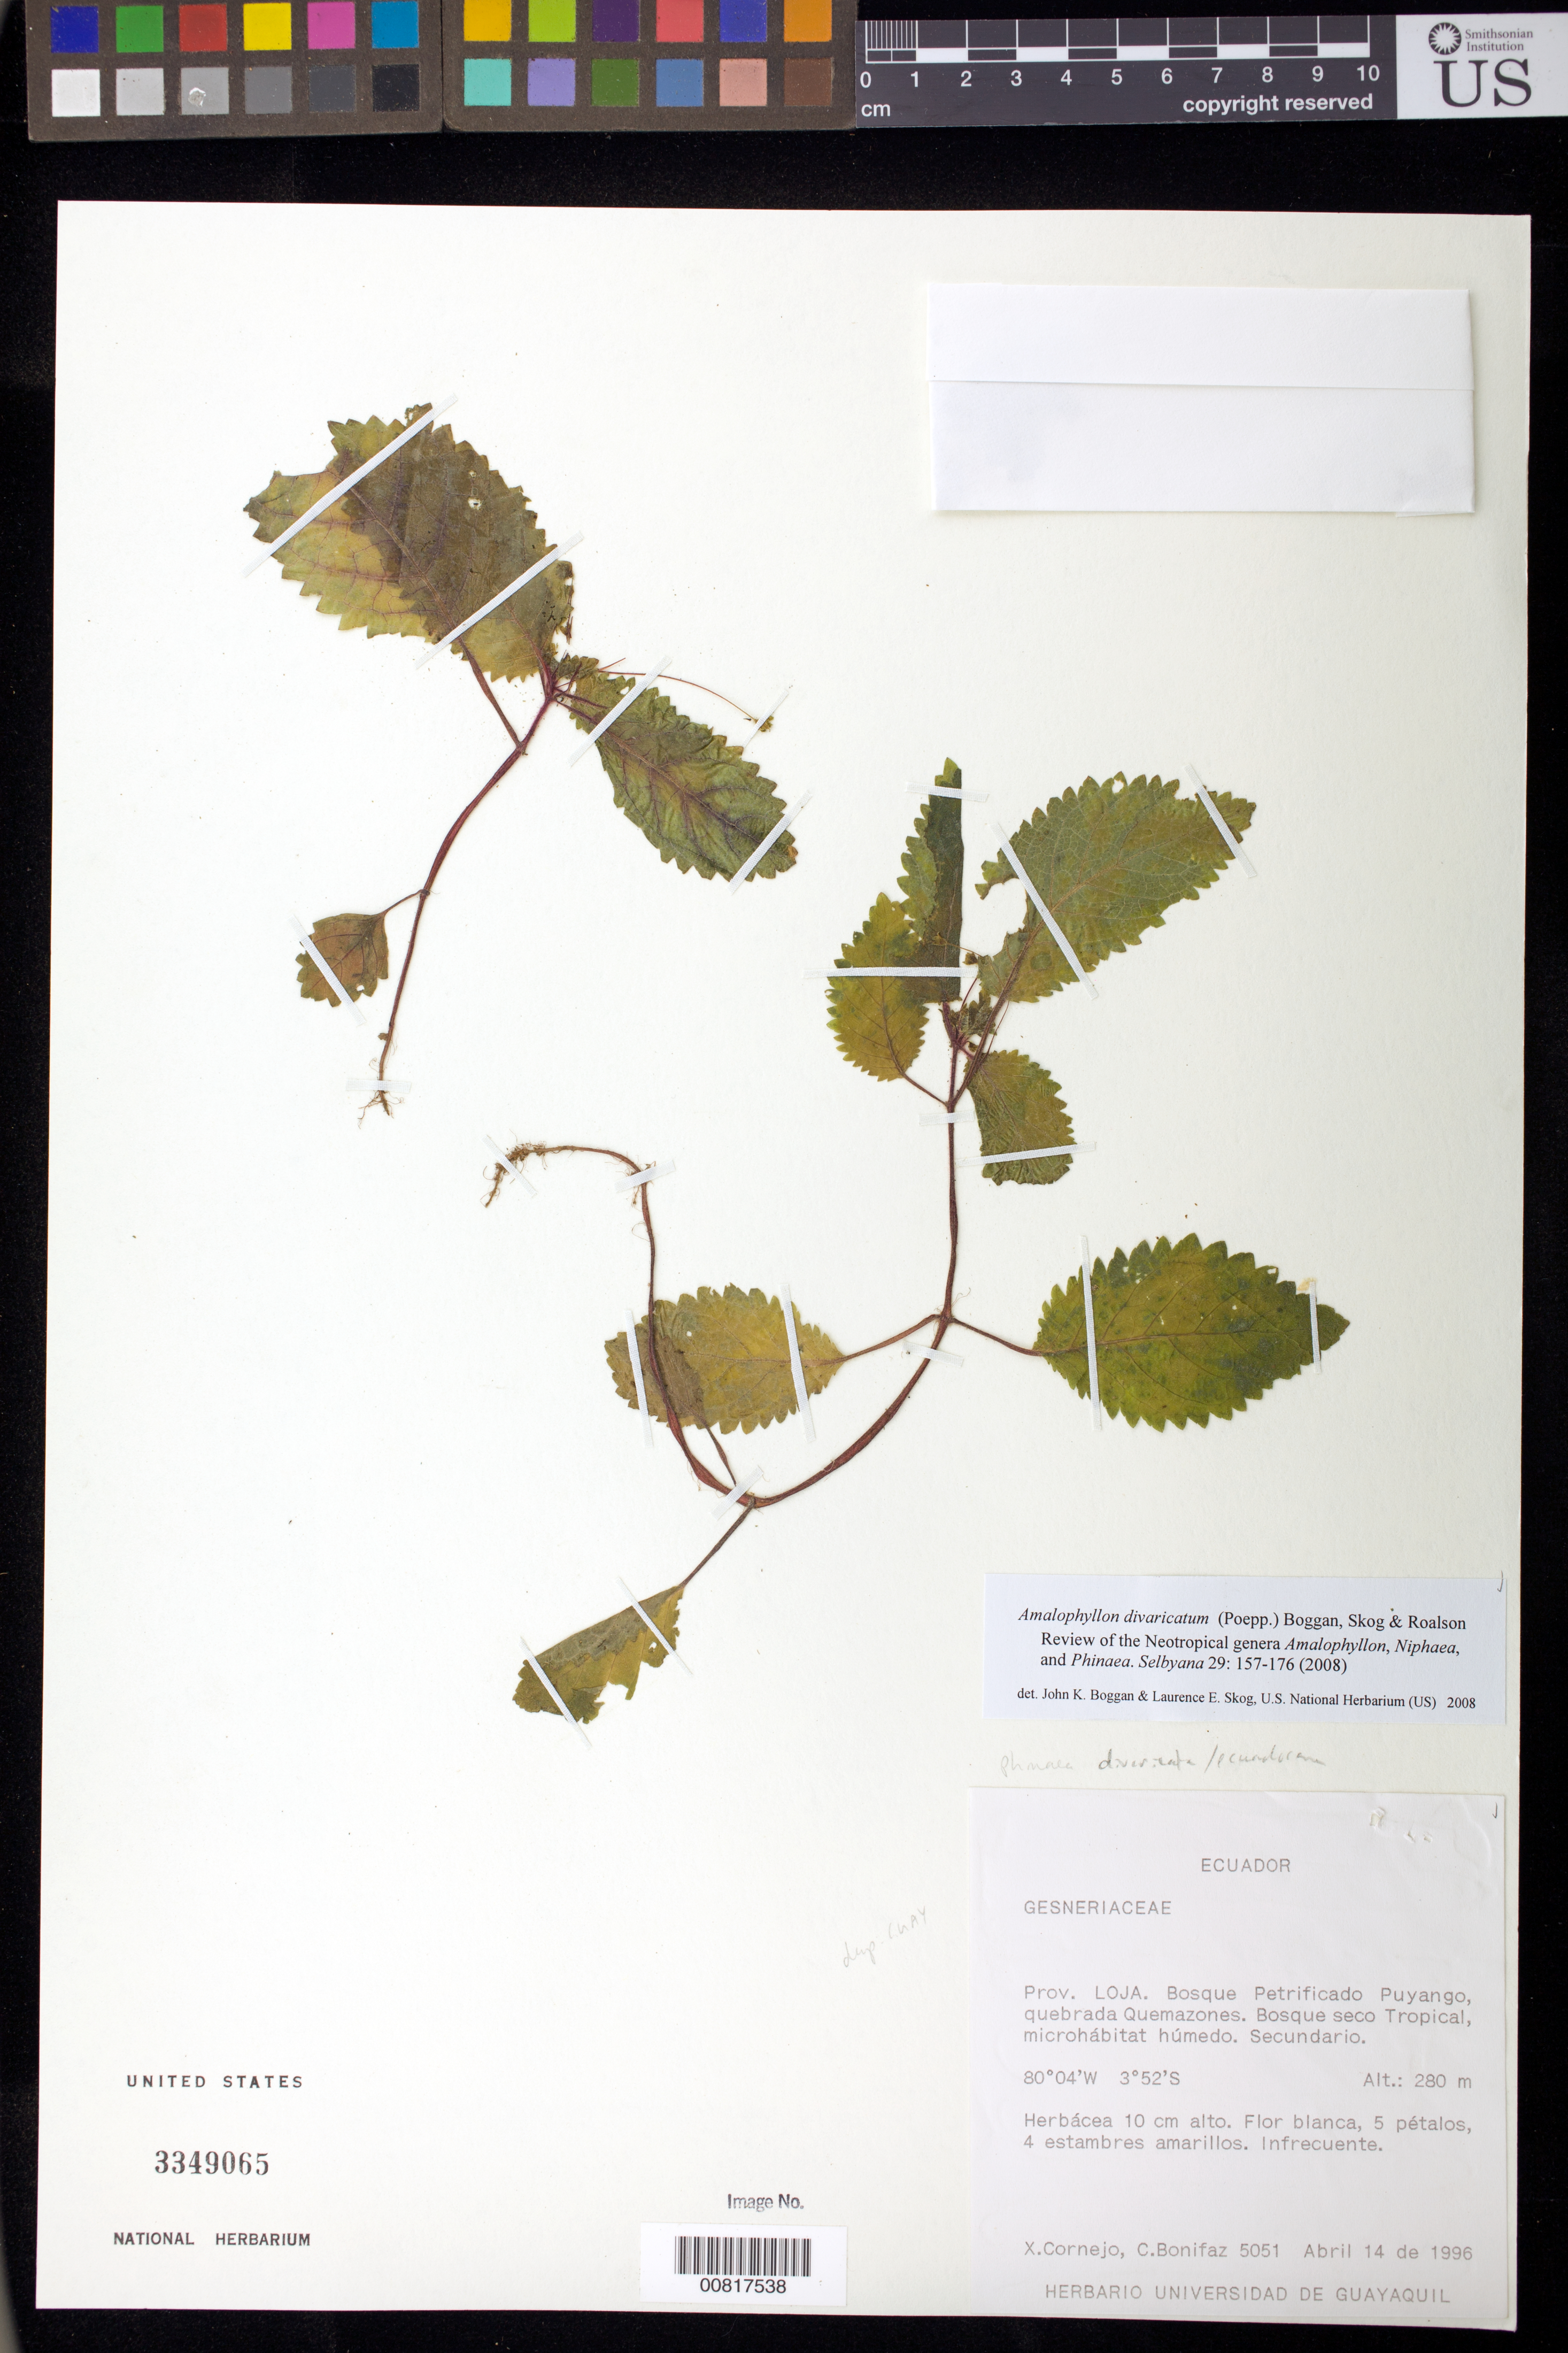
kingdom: Plantae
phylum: Tracheophyta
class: Magnoliopsida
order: Lamiales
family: Gesneriaceae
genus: Amalophyllon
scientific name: Amalophyllon divaricatum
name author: (Poepp.) Boggan et al.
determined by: Boggan, J. K.; Skog, L. E.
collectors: X. F. Cornejo & C. Bonifaz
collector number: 5051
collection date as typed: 14 Apr 1996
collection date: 1996-04-14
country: Ecuador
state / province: Loja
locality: Bosque Petrificado Puyango, quebrada Quemazones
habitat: Bosque seco tropical, microhábitat húmedo; secundario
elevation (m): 280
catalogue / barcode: US 3349065